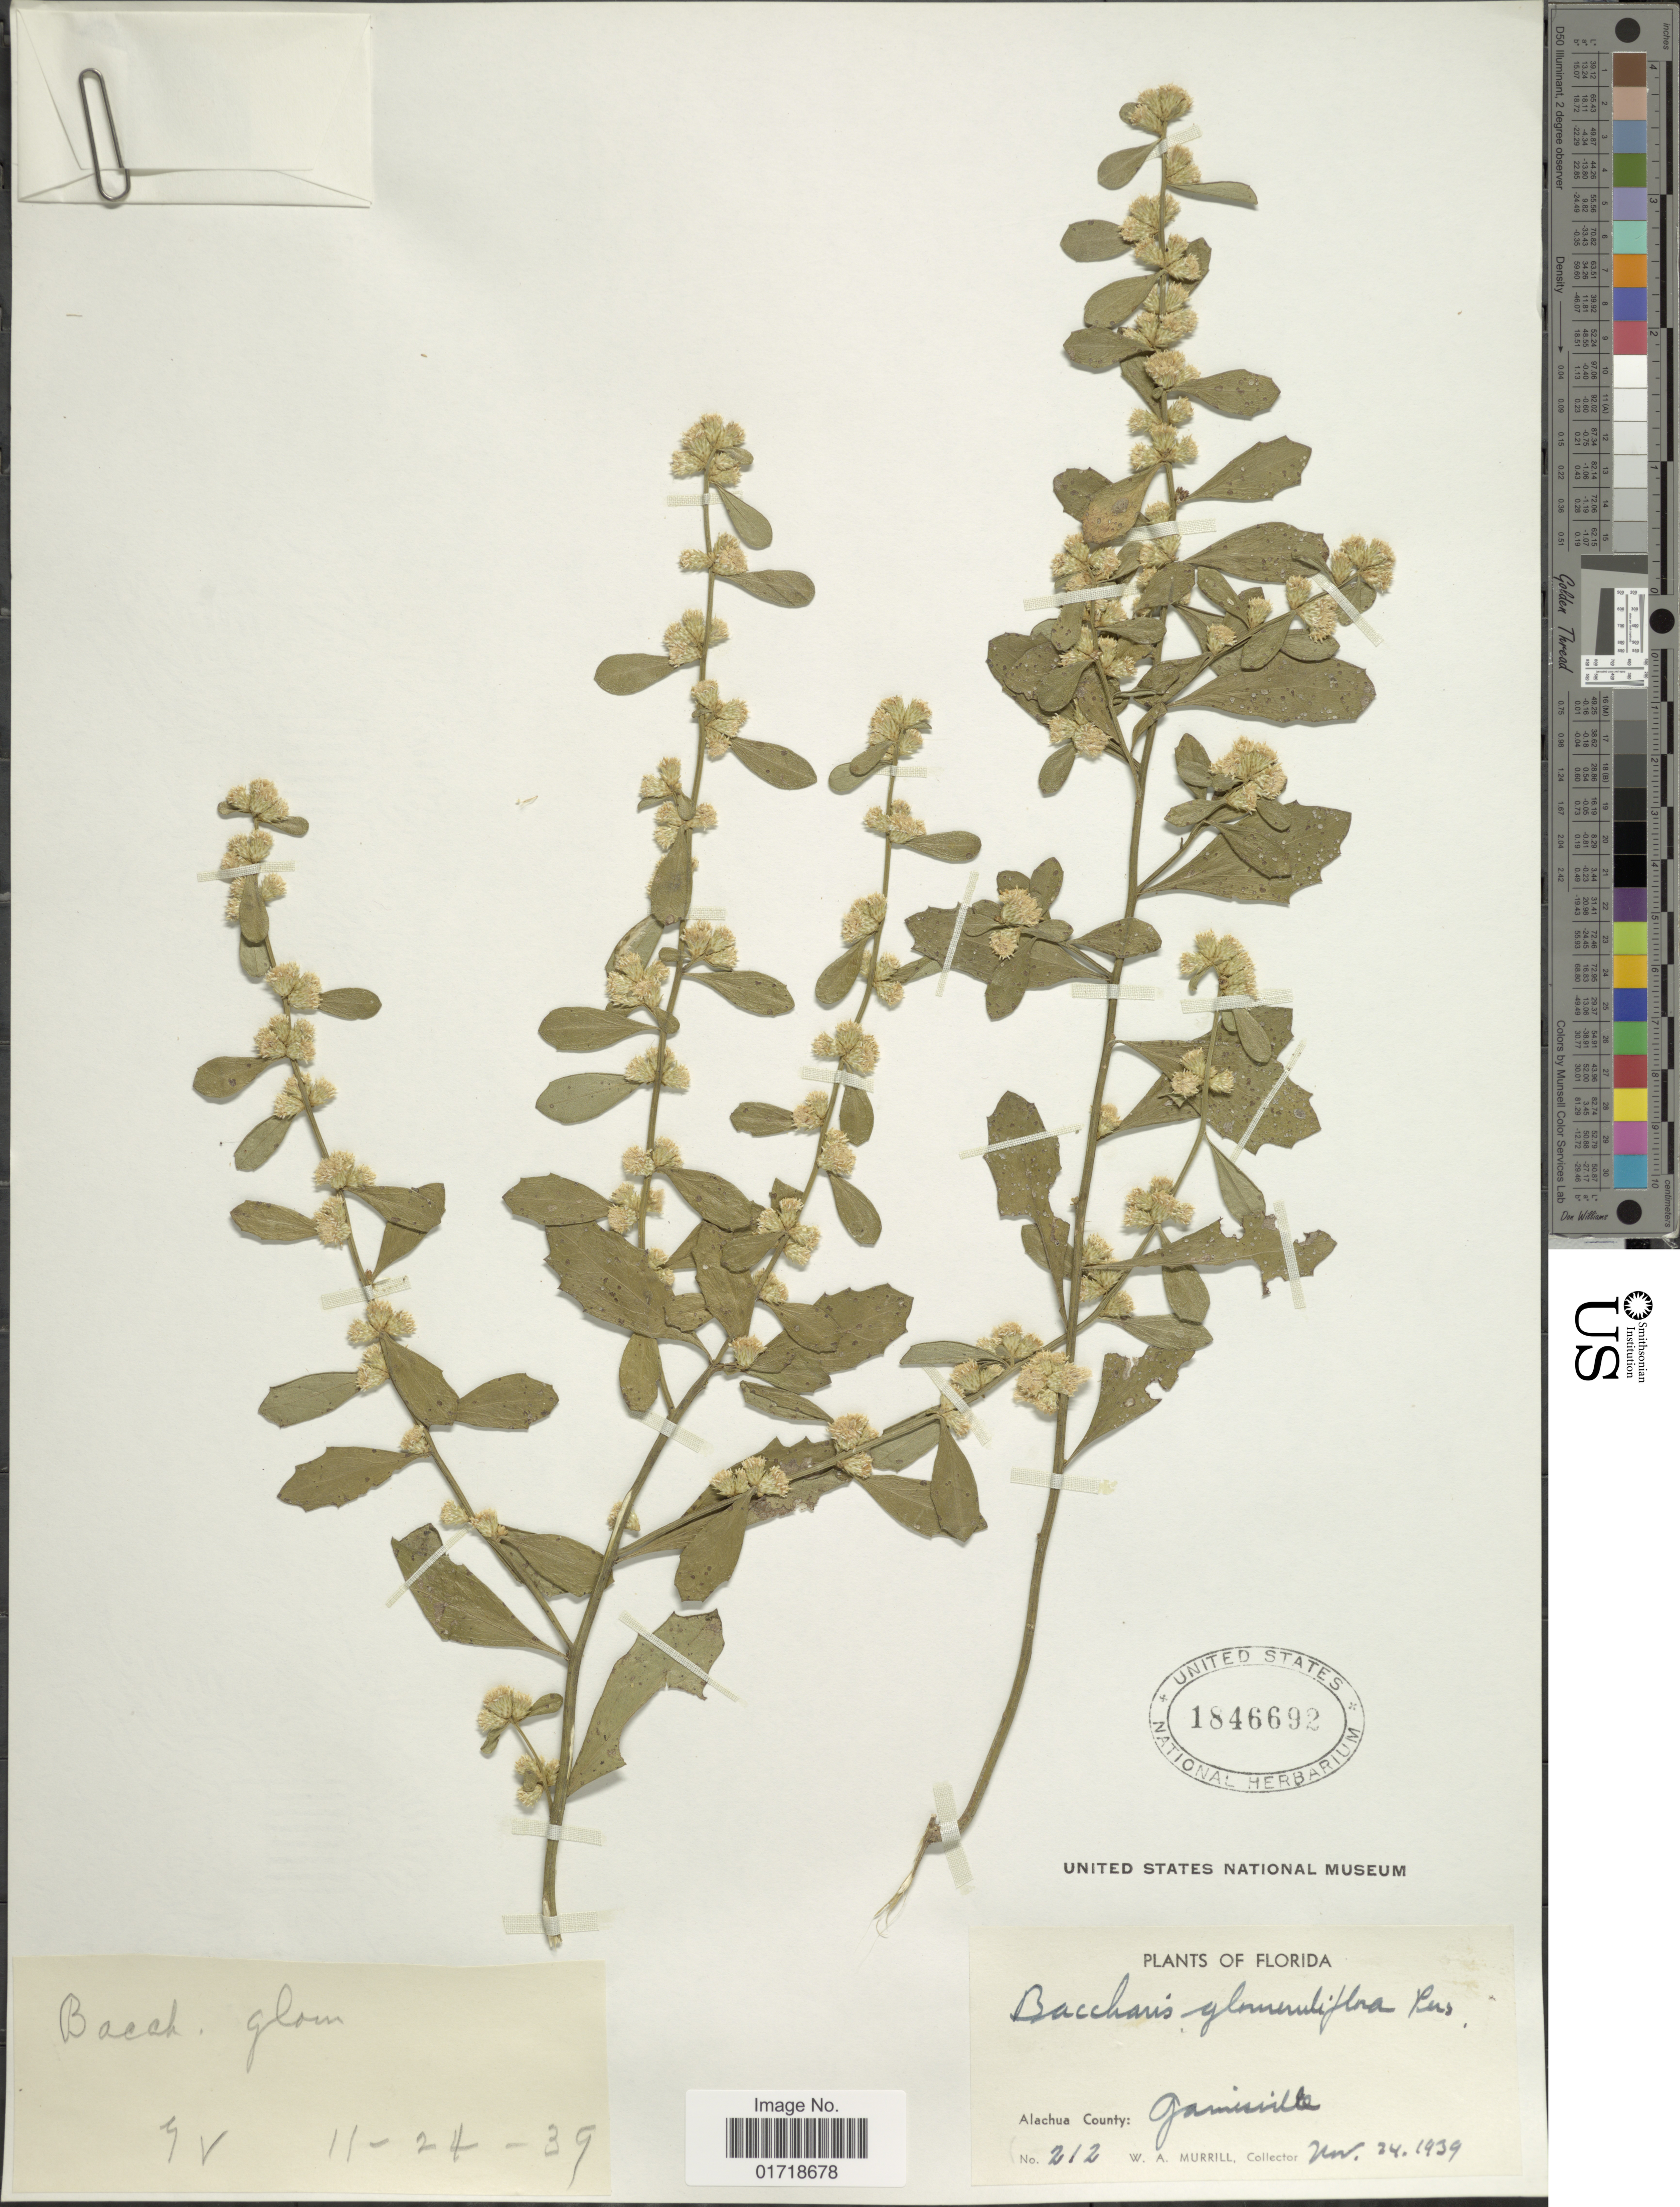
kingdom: Plantae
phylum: Tracheophyta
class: Magnoliopsida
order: Asterales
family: Asteraceae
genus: Baccharis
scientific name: Baccharis glomeruliflora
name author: Pers.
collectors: W. A. Murrill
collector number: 212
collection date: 1939-11-24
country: United States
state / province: Florida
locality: Alachua County: Gainesville.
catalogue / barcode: US 1846692